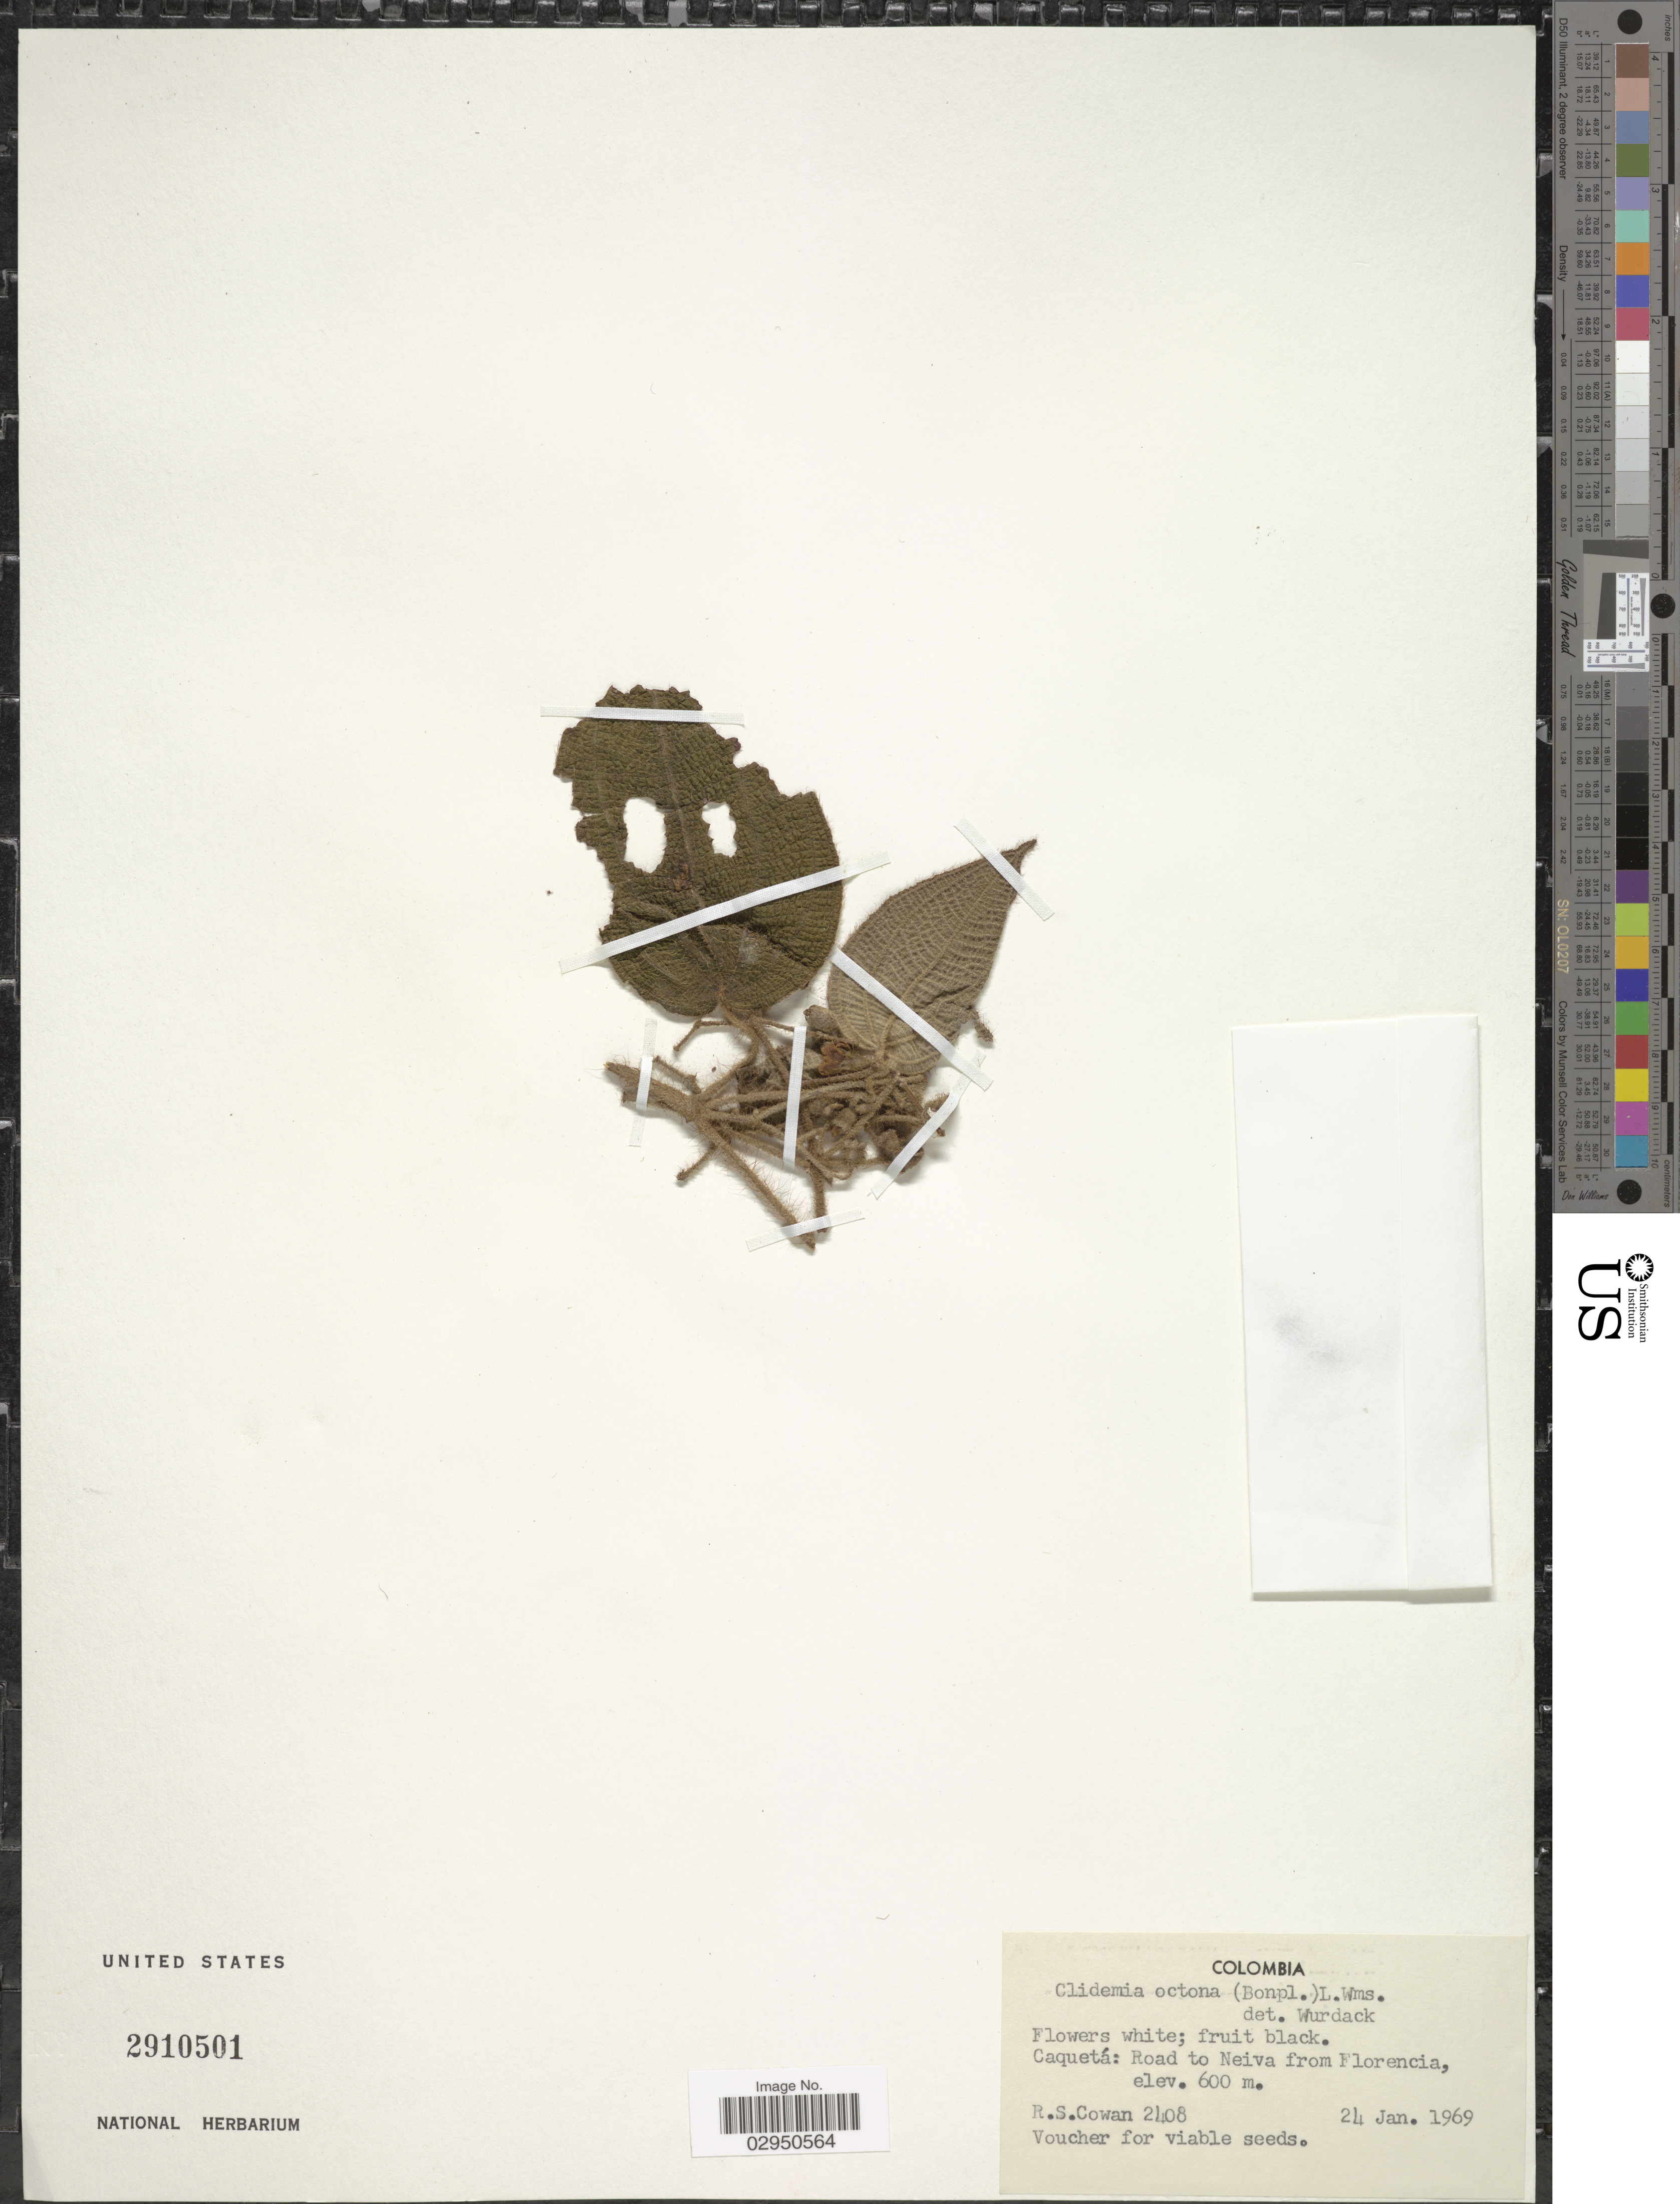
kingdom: Plantae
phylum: Tracheophyta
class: Magnoliopsida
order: Myrtales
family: Melastomataceae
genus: Clidemia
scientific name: Clidemia octona subsp. octona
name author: (Bonpl.) L.O. Williams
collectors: R. S. Cowan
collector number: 2408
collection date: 1969-01-24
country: Colombia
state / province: Caquetá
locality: Road to Neiva from Florencia.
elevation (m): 600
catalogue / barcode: US 2910501